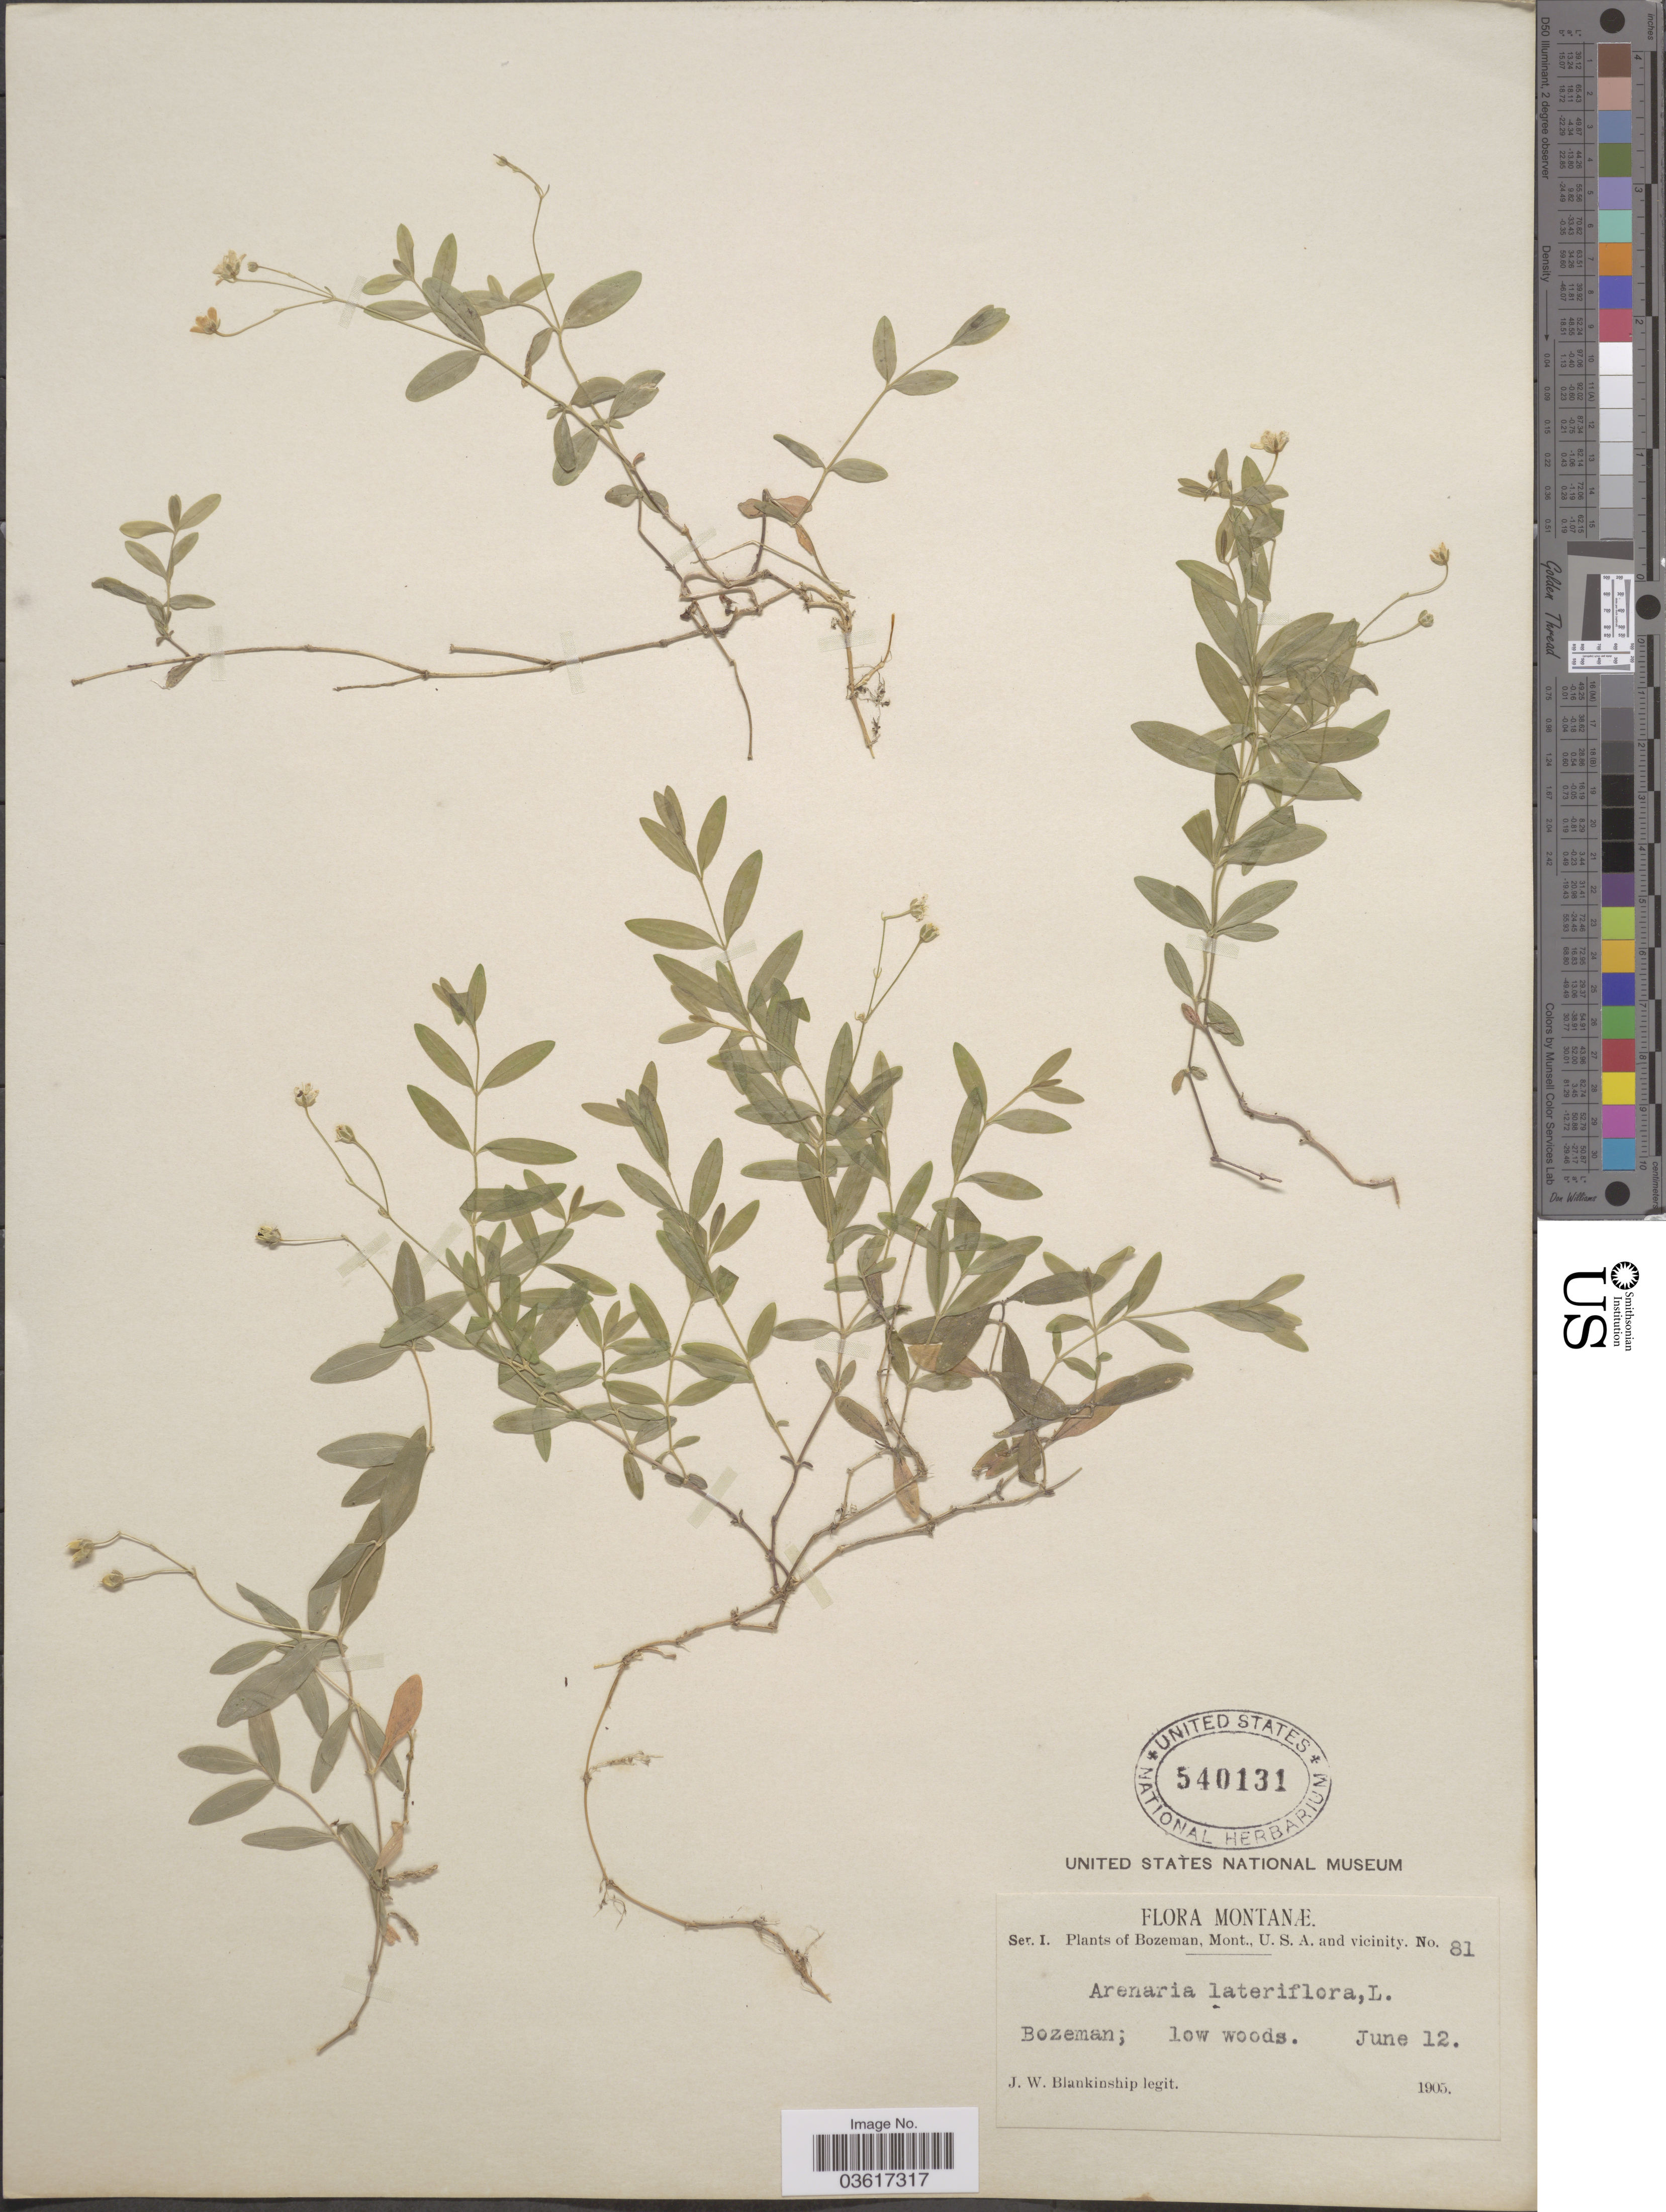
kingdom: Plantae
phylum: Tracheophyta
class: Magnoliopsida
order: Caryophyllales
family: Caryophyllaceae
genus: Moehringia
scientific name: Moehringia lateriflora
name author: (L.) Fenzl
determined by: Strong, Mark T., (BOT), Smithsonian Institution - National Museum of Natural History (UNITED STATES)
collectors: J. W. Blankinship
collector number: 81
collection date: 1905-06-12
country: United States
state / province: Montana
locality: Bozeman, U.S.A. and vicinity.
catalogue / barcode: US 540131